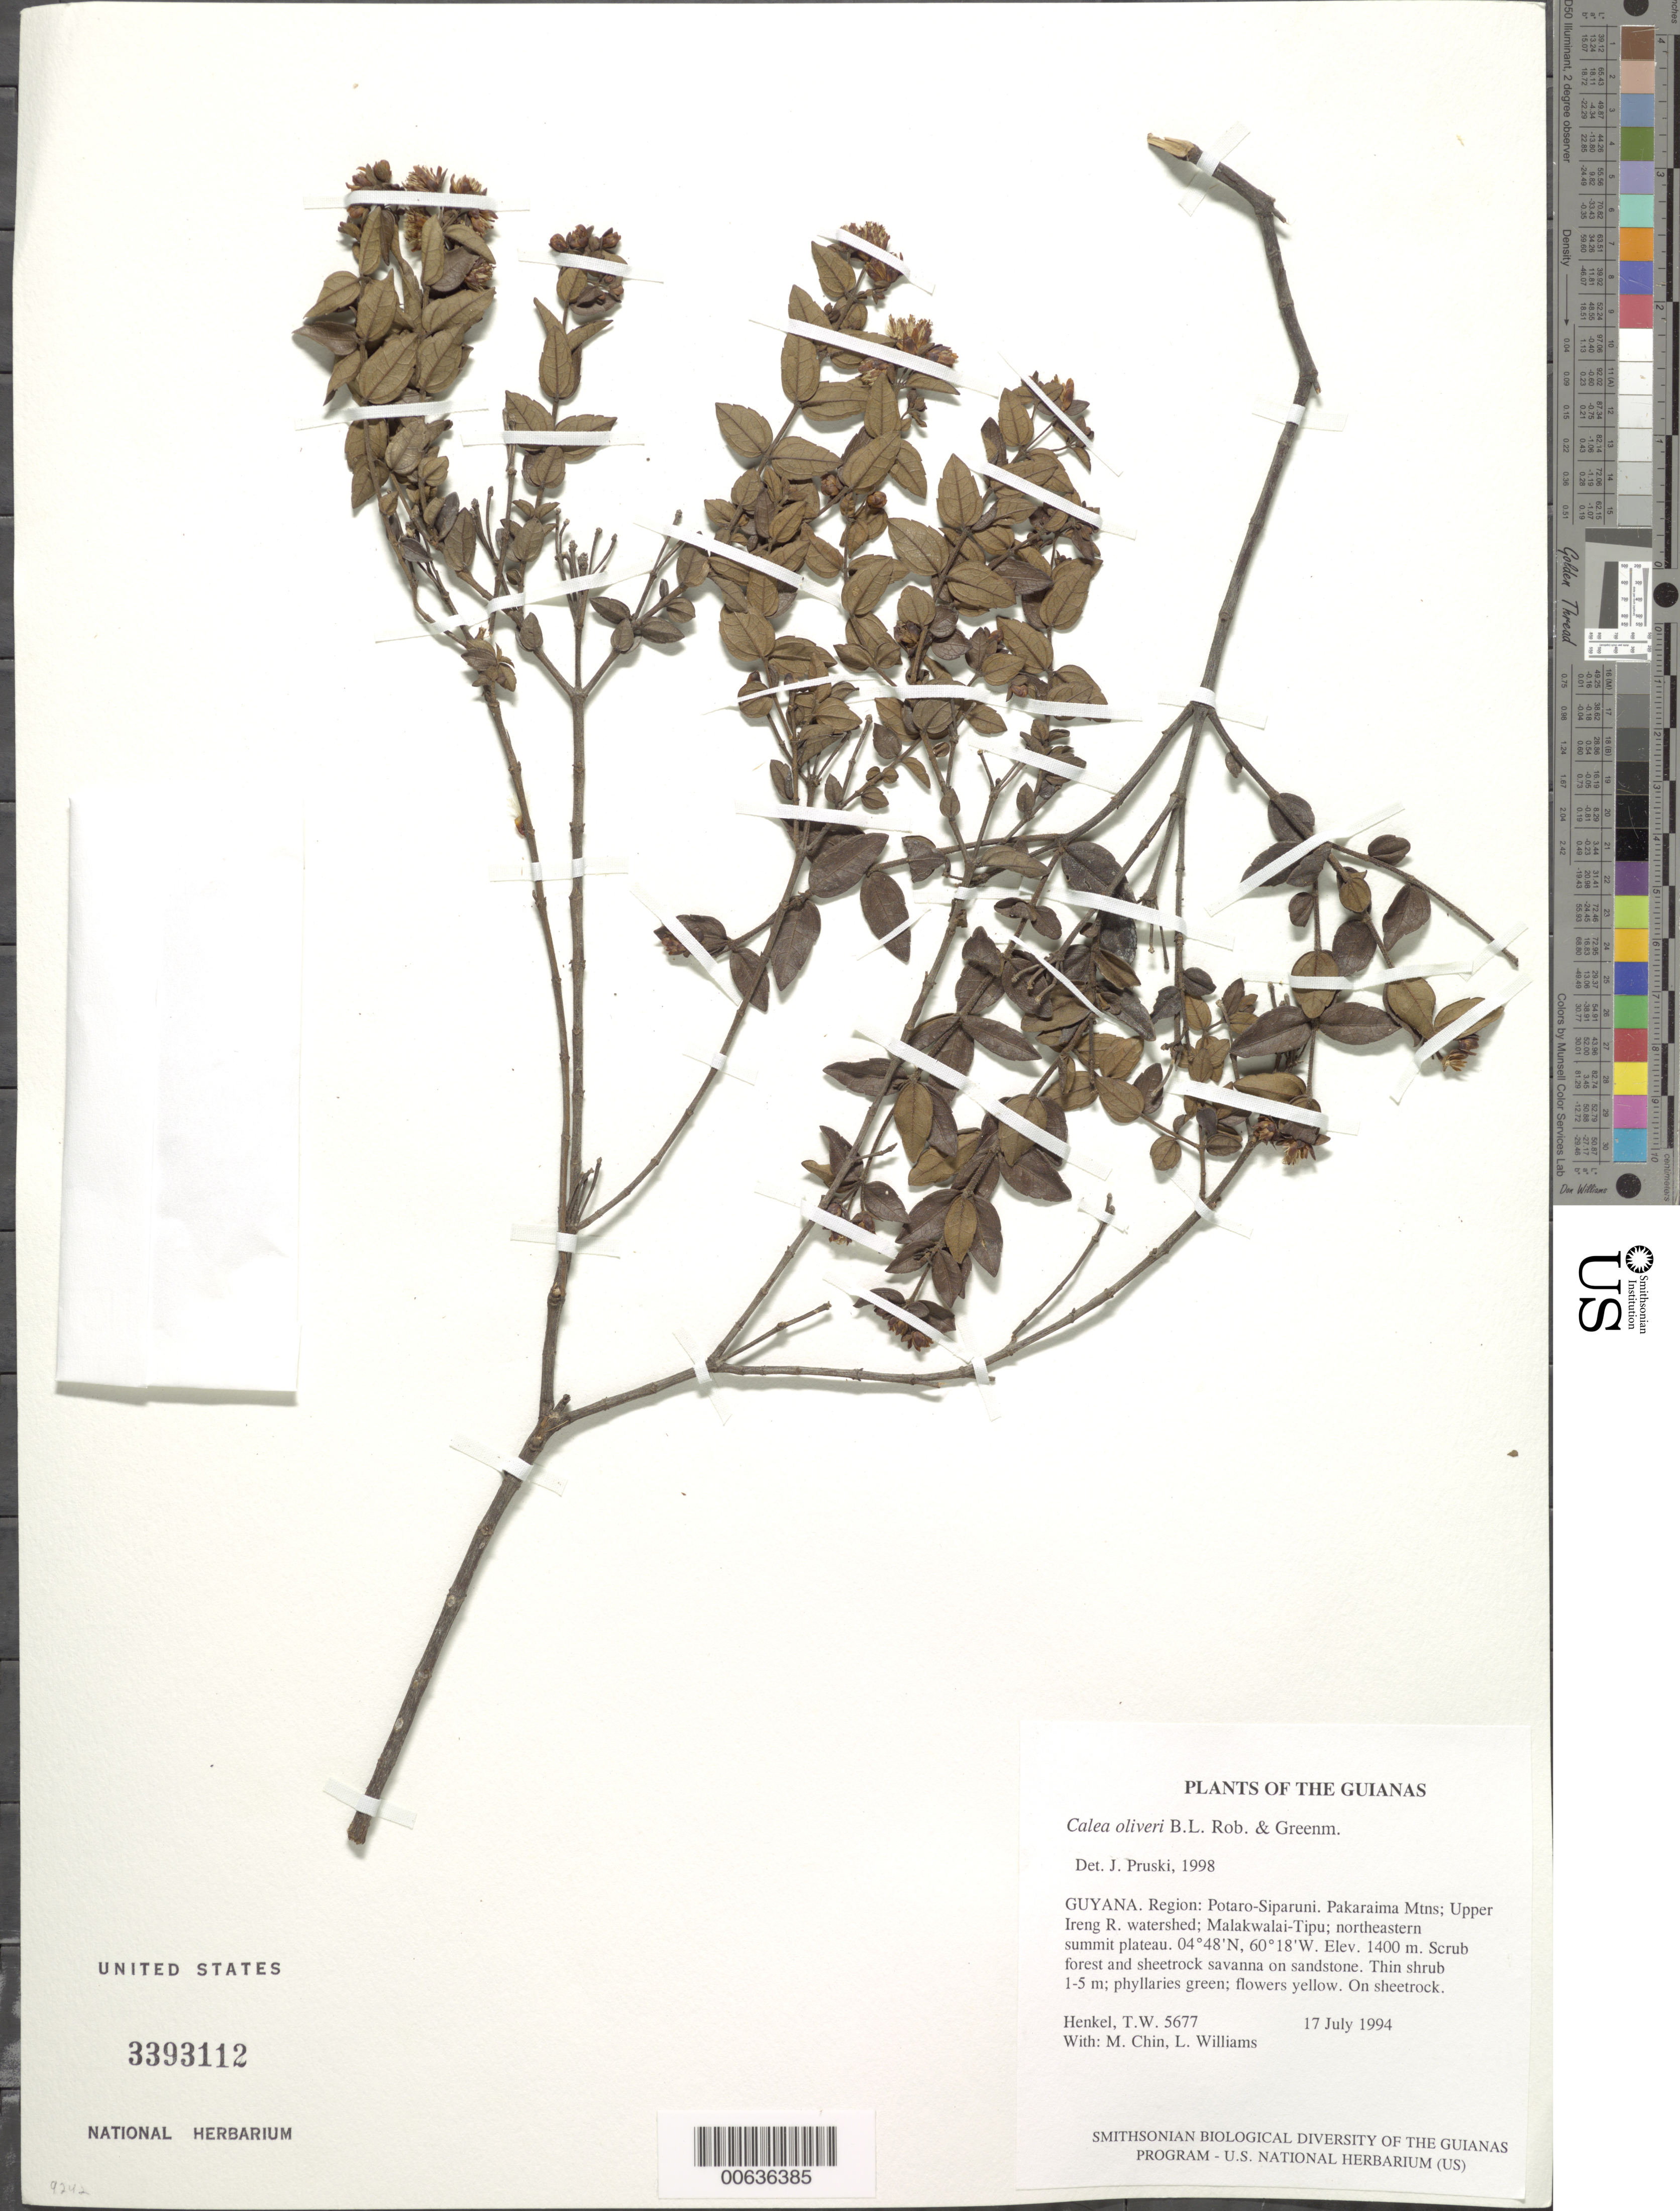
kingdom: Plantae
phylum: Tracheophyta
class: Magnoliopsida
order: Asterales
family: Asteraceae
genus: Calea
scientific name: Calea oliveri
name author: B.L. Rob. & Greenm.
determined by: Pruski, J. F.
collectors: T. Henkel, M. Chin & L. Williams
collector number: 5677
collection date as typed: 17 July 1994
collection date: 1994-07-17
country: Guyana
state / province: Potaro-Siparuni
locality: Pakaraima Mtns; Upper Ireng R. watershed; Malakwalai-Tipu; northeastern summit plateau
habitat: Scrub forest and sheetrock savanna on sandstone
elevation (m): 1400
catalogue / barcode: US 3393112